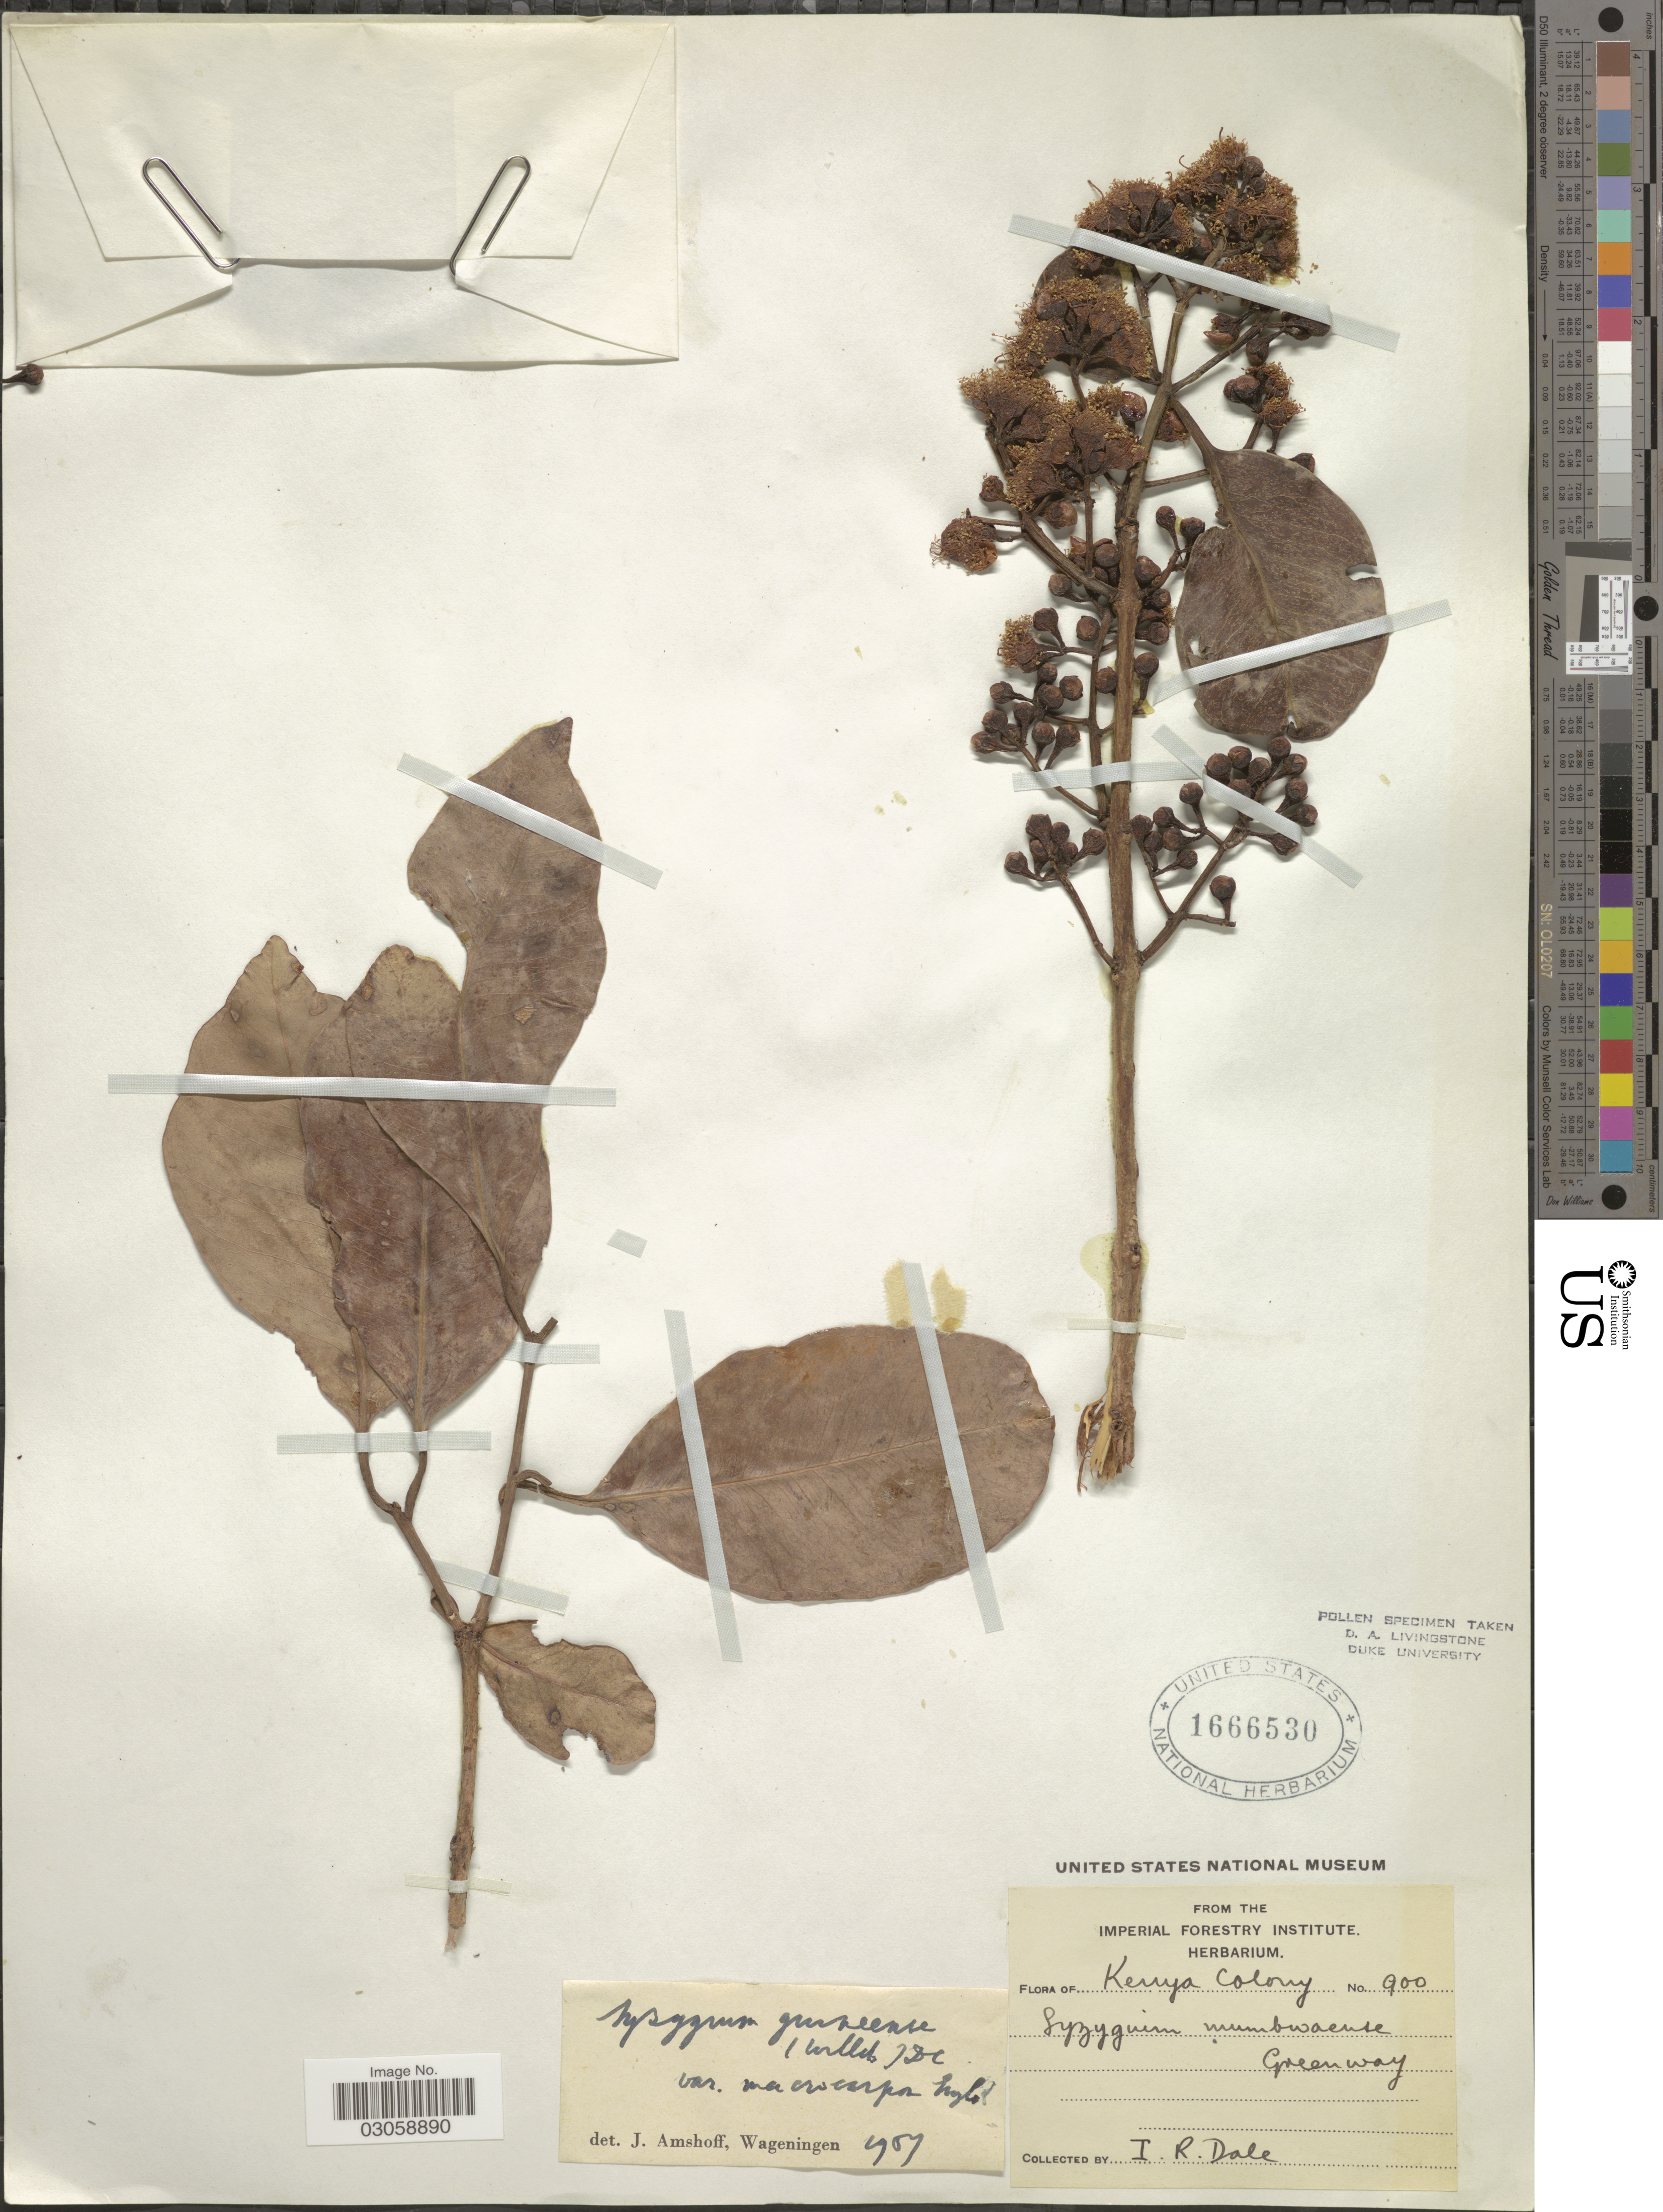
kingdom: Plantae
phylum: Tracheophyta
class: Magnoliopsida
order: Myrtales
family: Myrtaceae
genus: Syzygium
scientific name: Syzygium guineense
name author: (Willd.) DC.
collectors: I. Dale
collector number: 900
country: Kenya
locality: Greenway, Kenya Colony.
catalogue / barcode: US 1666530